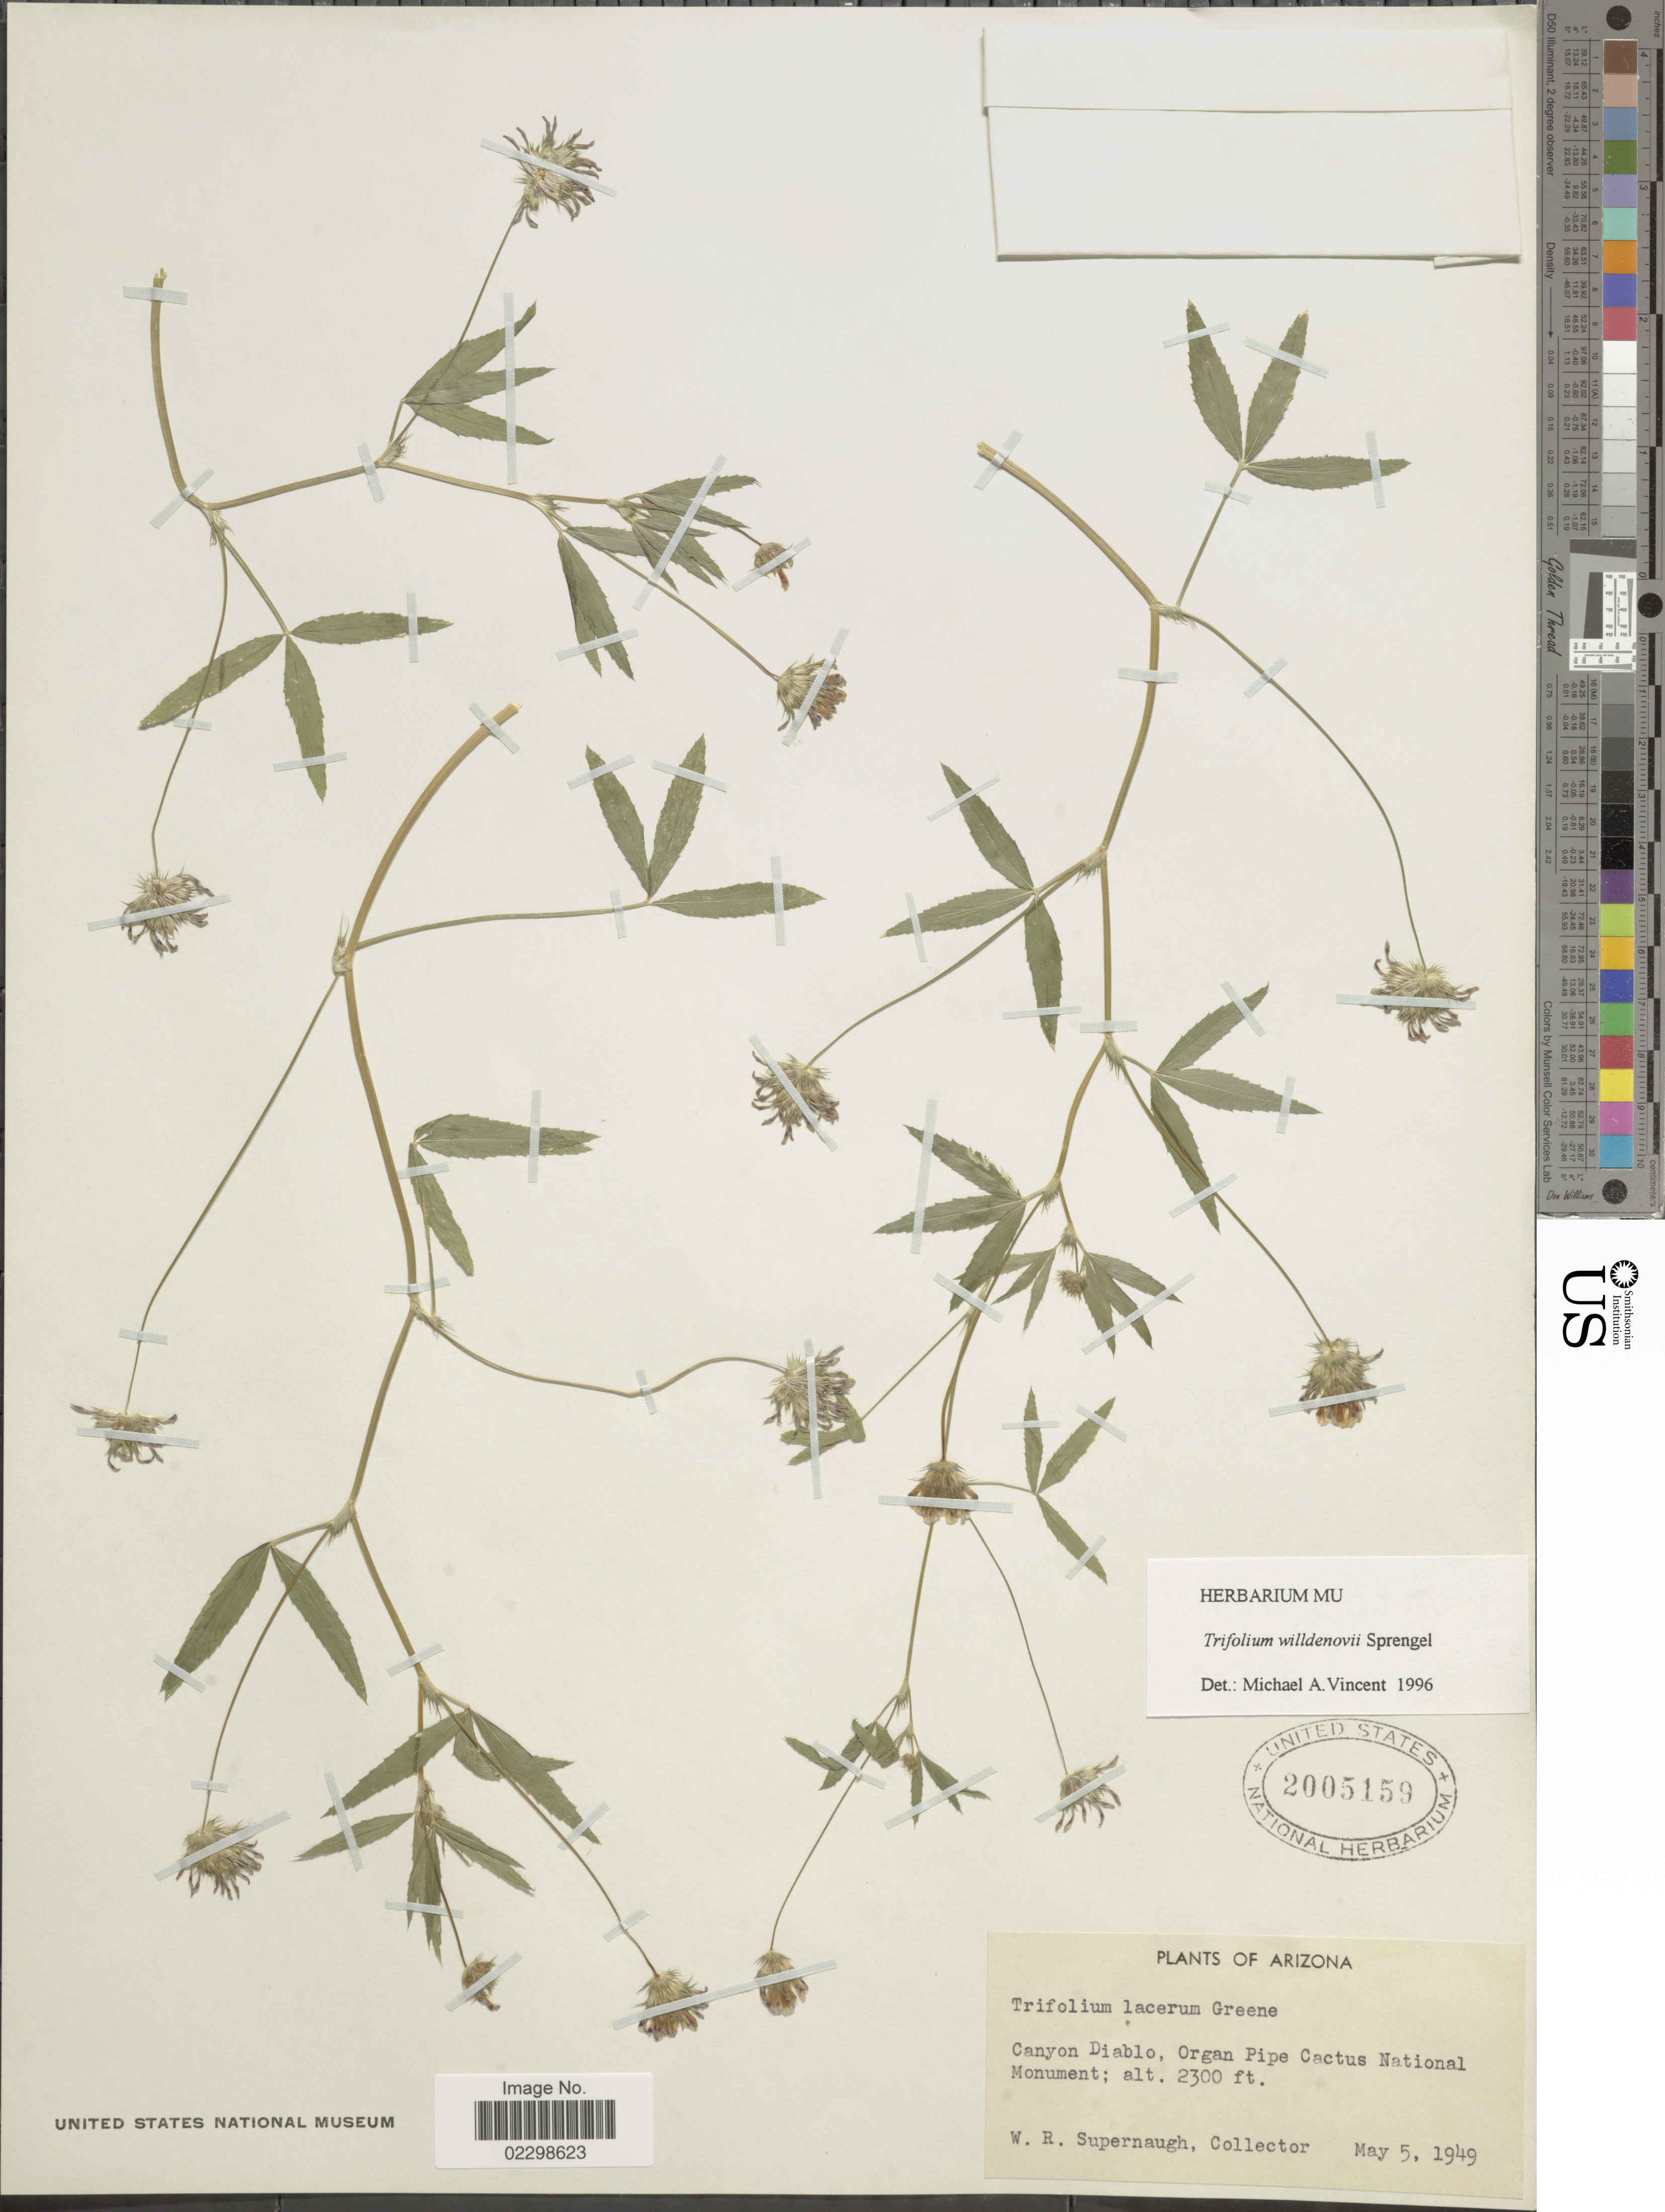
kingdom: Plantae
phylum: Tracheophyta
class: Magnoliopsida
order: Fabales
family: Fabaceae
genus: Trifolium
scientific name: Trifolium willdenovii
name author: Spreng.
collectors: W. Supernaugh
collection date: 1949-05-05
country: United States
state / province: Arizona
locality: Canyon Diablo, Organ Pipe Cactus National Monument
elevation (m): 701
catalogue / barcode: US 2005159